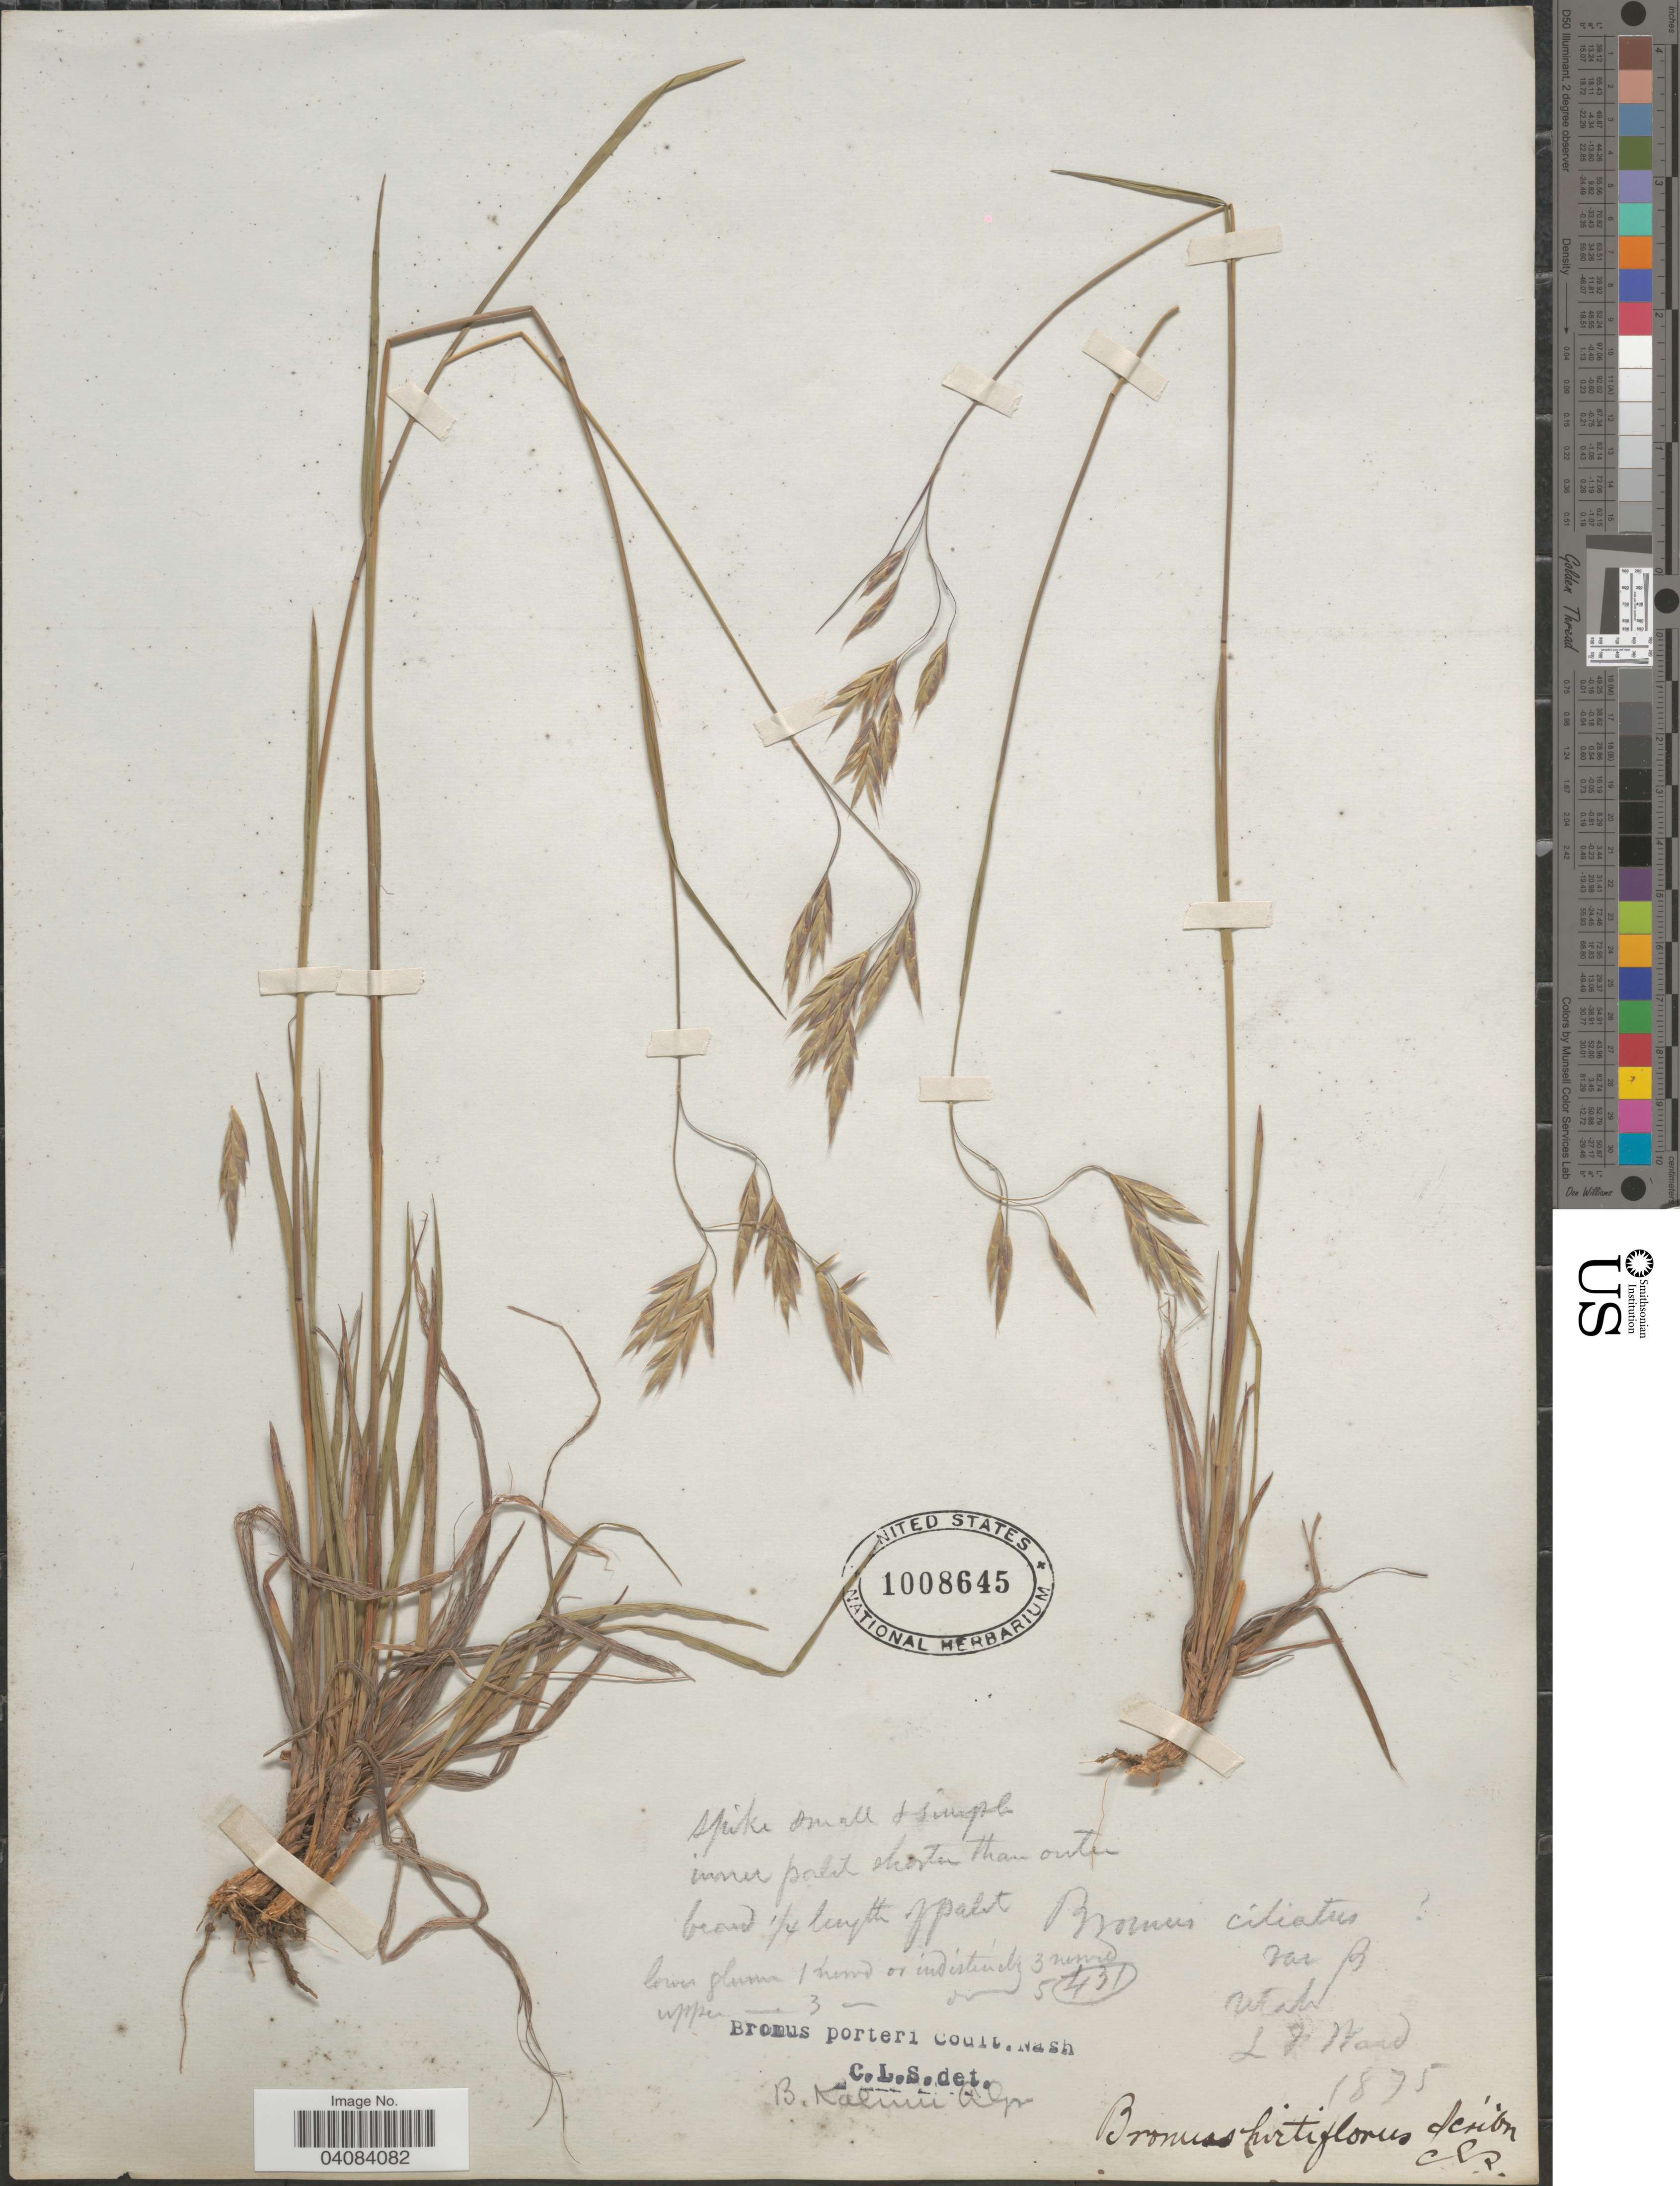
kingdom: Plantae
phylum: Tracheophyta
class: Liliopsida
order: Poales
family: Poaceae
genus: Bromus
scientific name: Bromus porteri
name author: (J.M. Coult.) Nash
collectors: L. Ward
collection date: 1875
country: United States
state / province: Utah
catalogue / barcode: US 1008645